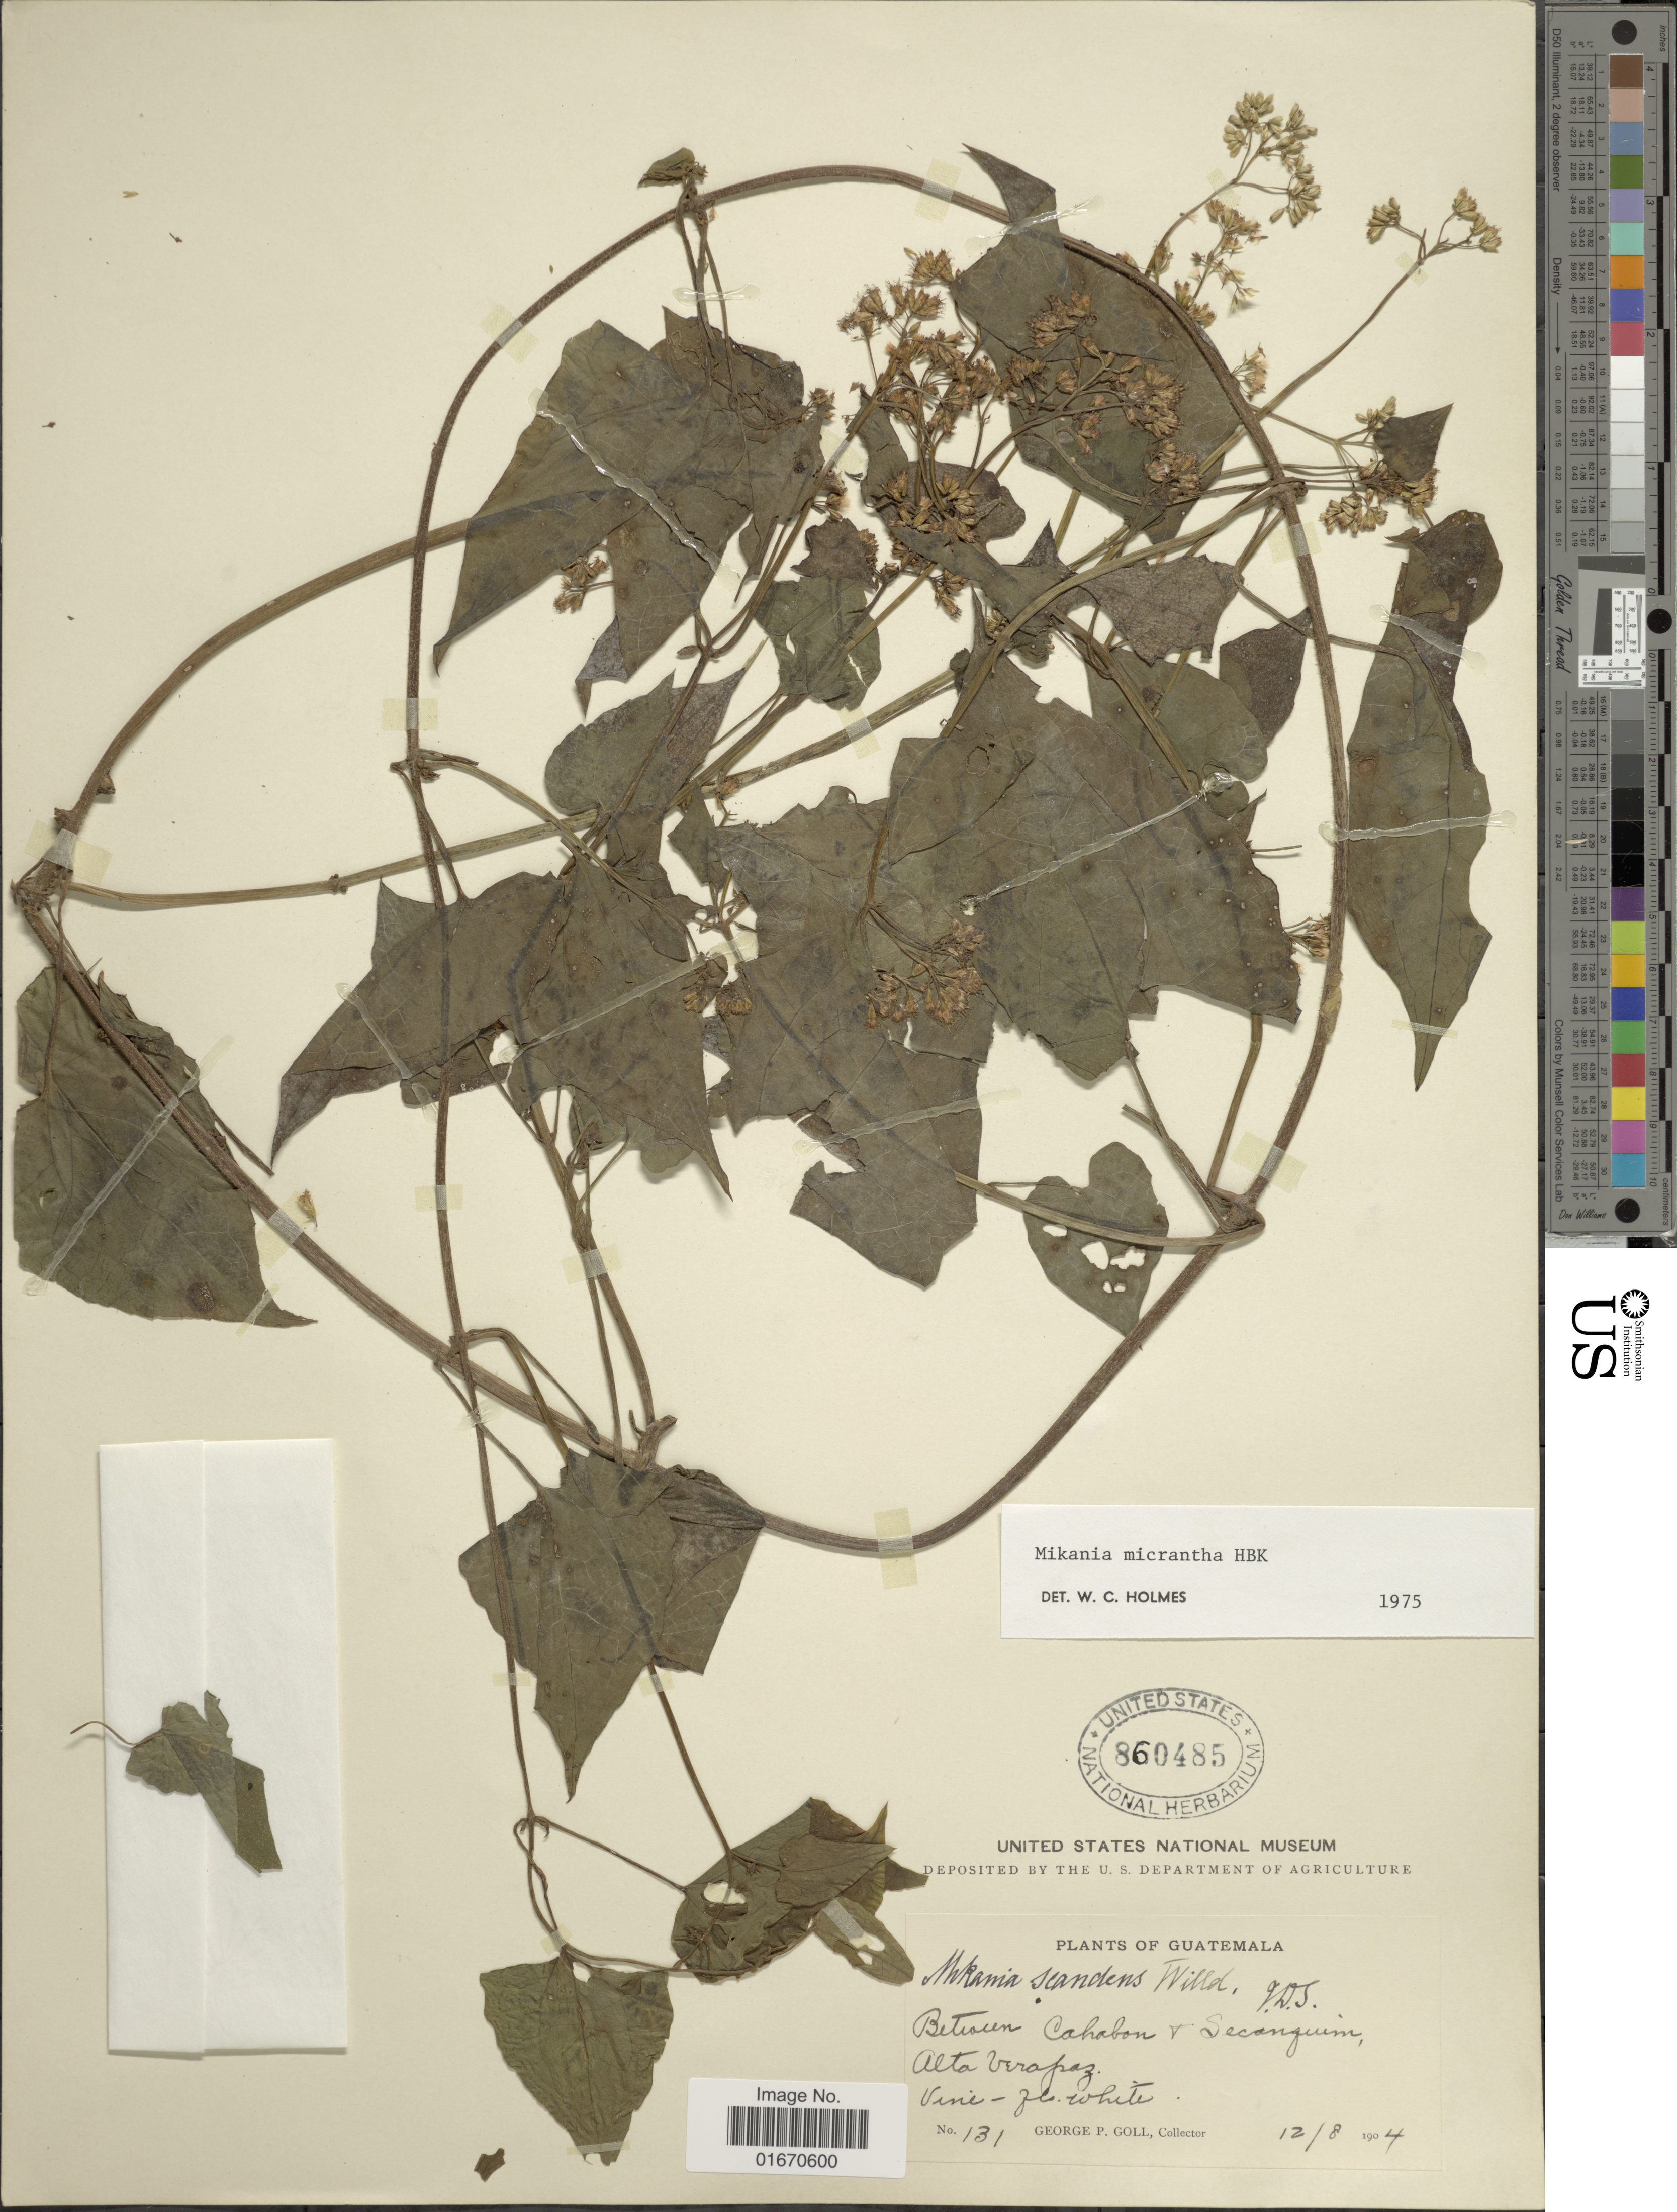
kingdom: Plantae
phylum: Tracheophyta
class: Magnoliopsida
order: Asterales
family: Asteraceae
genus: Mikania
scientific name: Mikania micrantha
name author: Kunth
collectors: G. P. Goll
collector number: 131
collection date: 1904-08-12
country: Guatemala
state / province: Alta Verapaz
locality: Between Cahabon & Secanquim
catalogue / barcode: US 860485